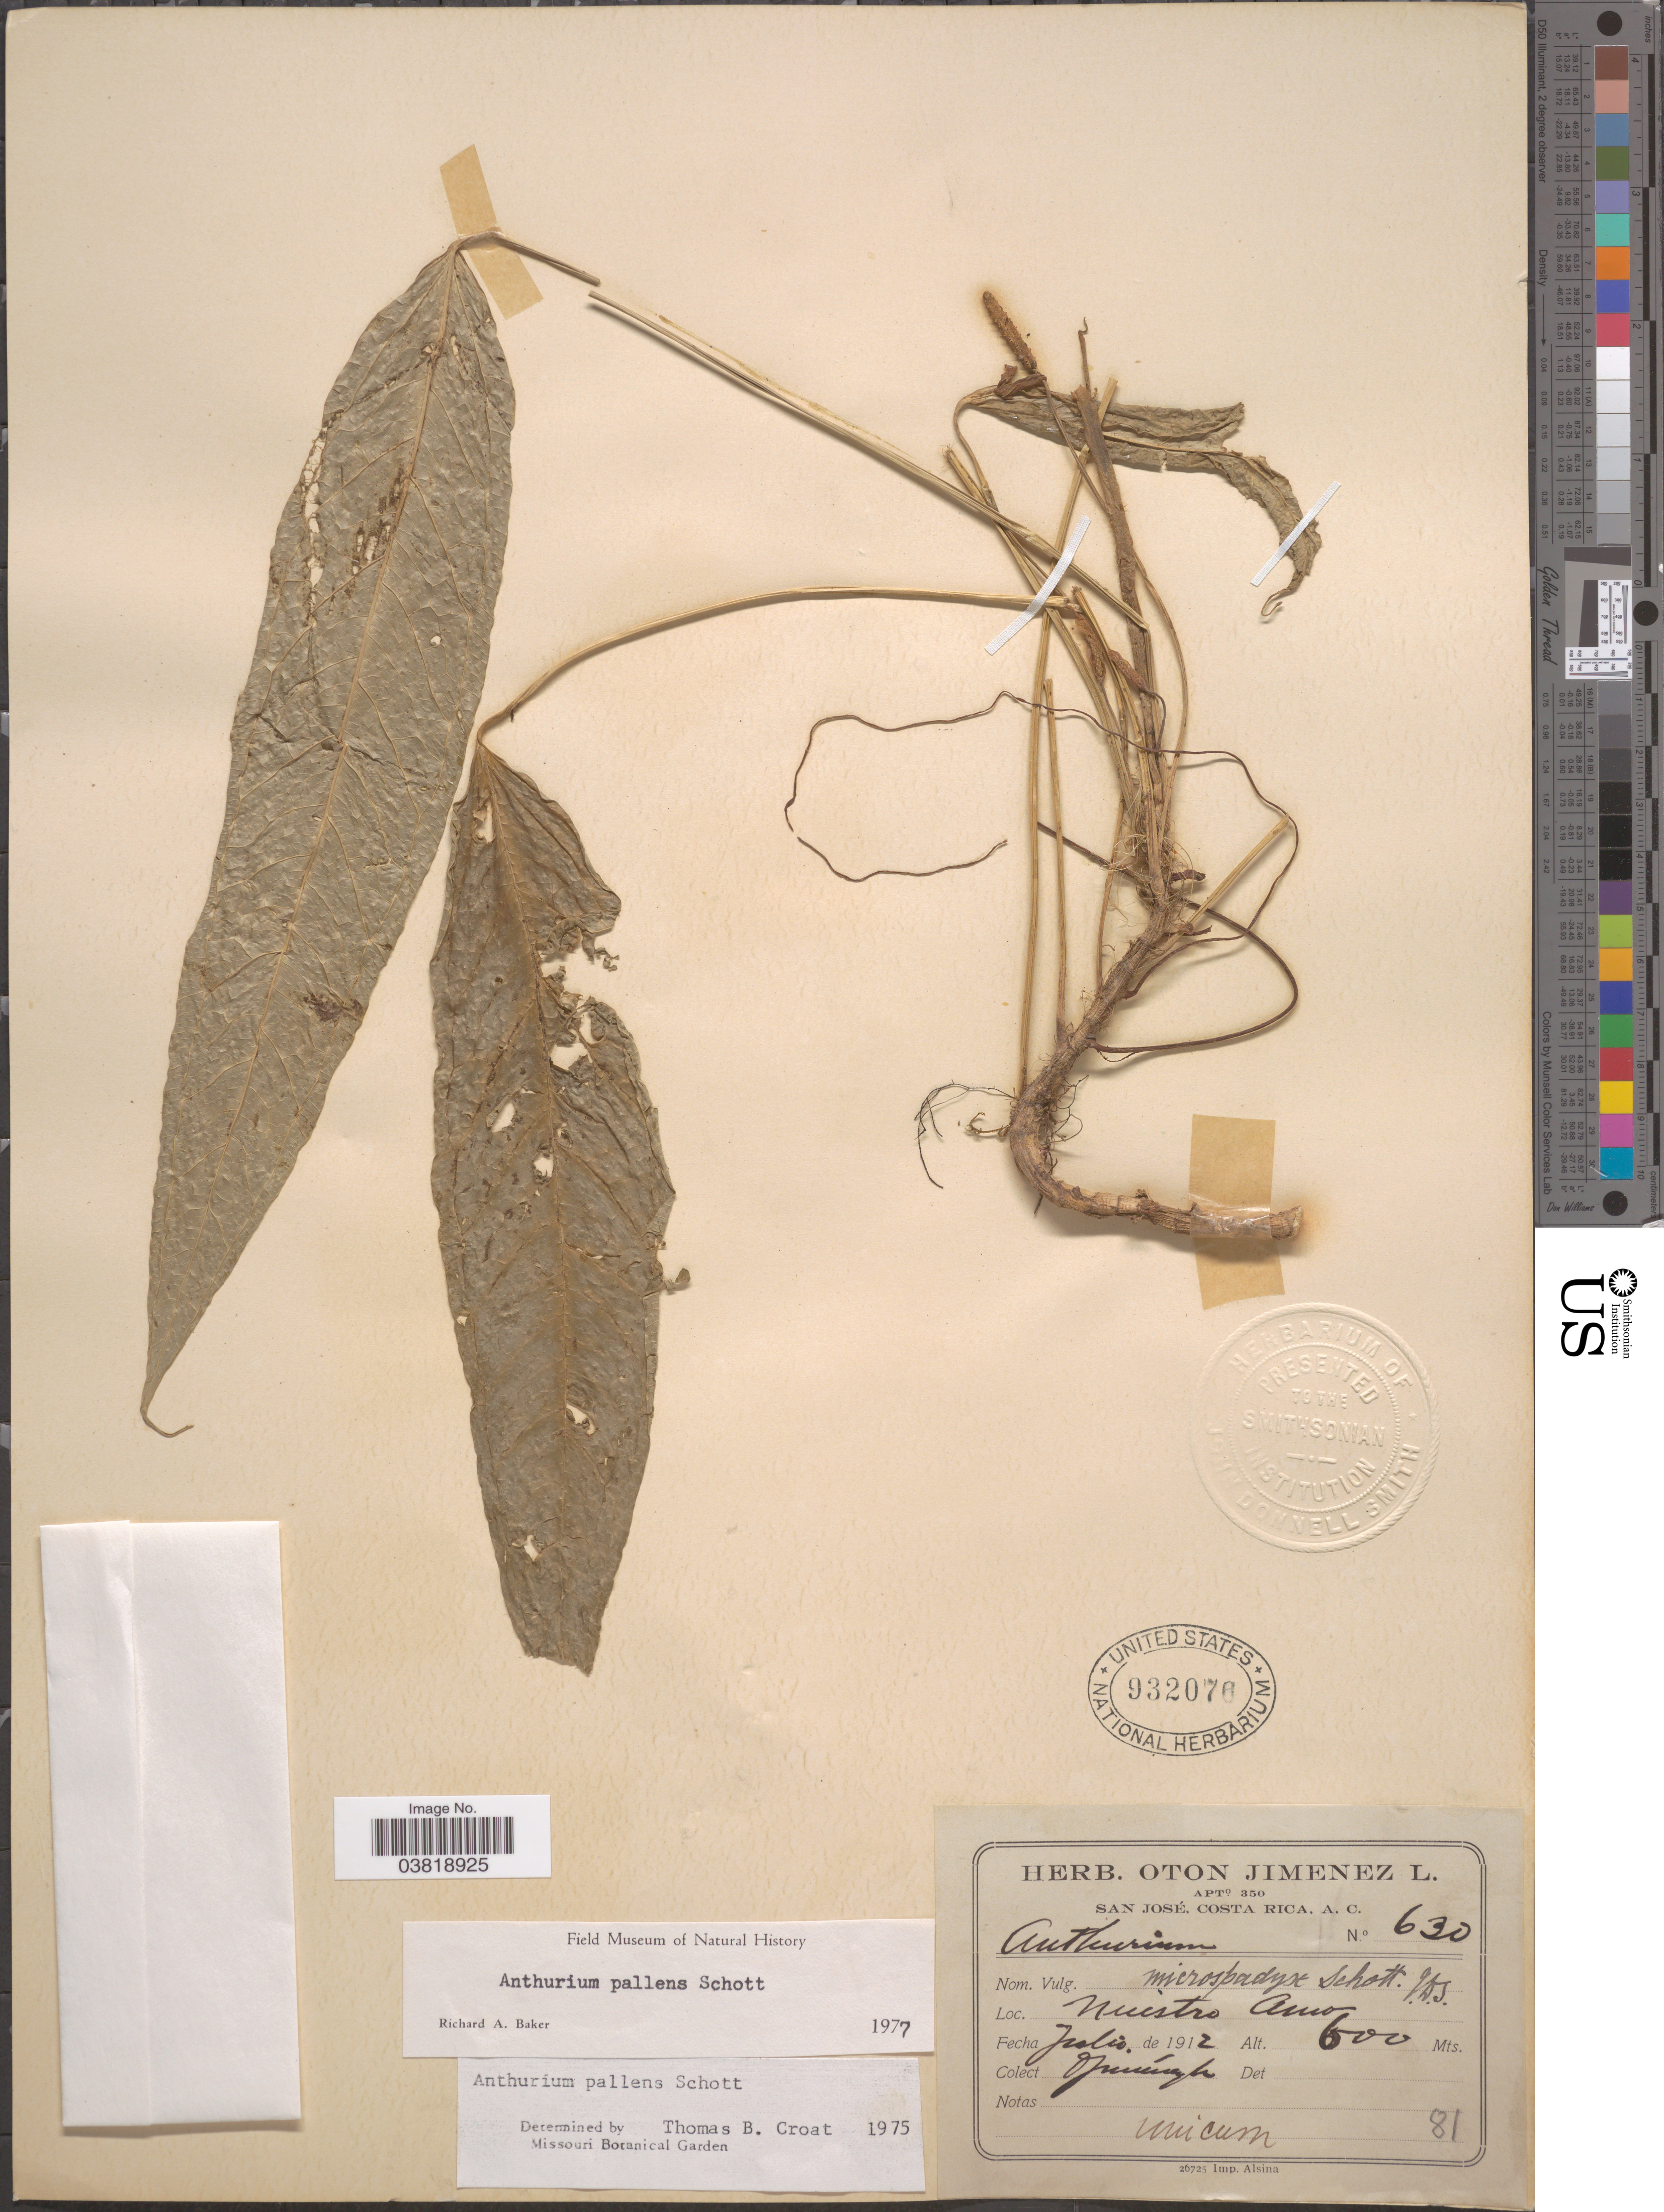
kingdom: Plantae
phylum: Tracheophyta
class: Liliopsida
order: Alismatales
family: Araceae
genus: Anthurium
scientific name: Anthurium pallens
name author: Schott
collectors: O. Jiménez L.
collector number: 81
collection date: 1912-07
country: Costa Rica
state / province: San José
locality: Nuestro Amo.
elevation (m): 600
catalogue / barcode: US 932076